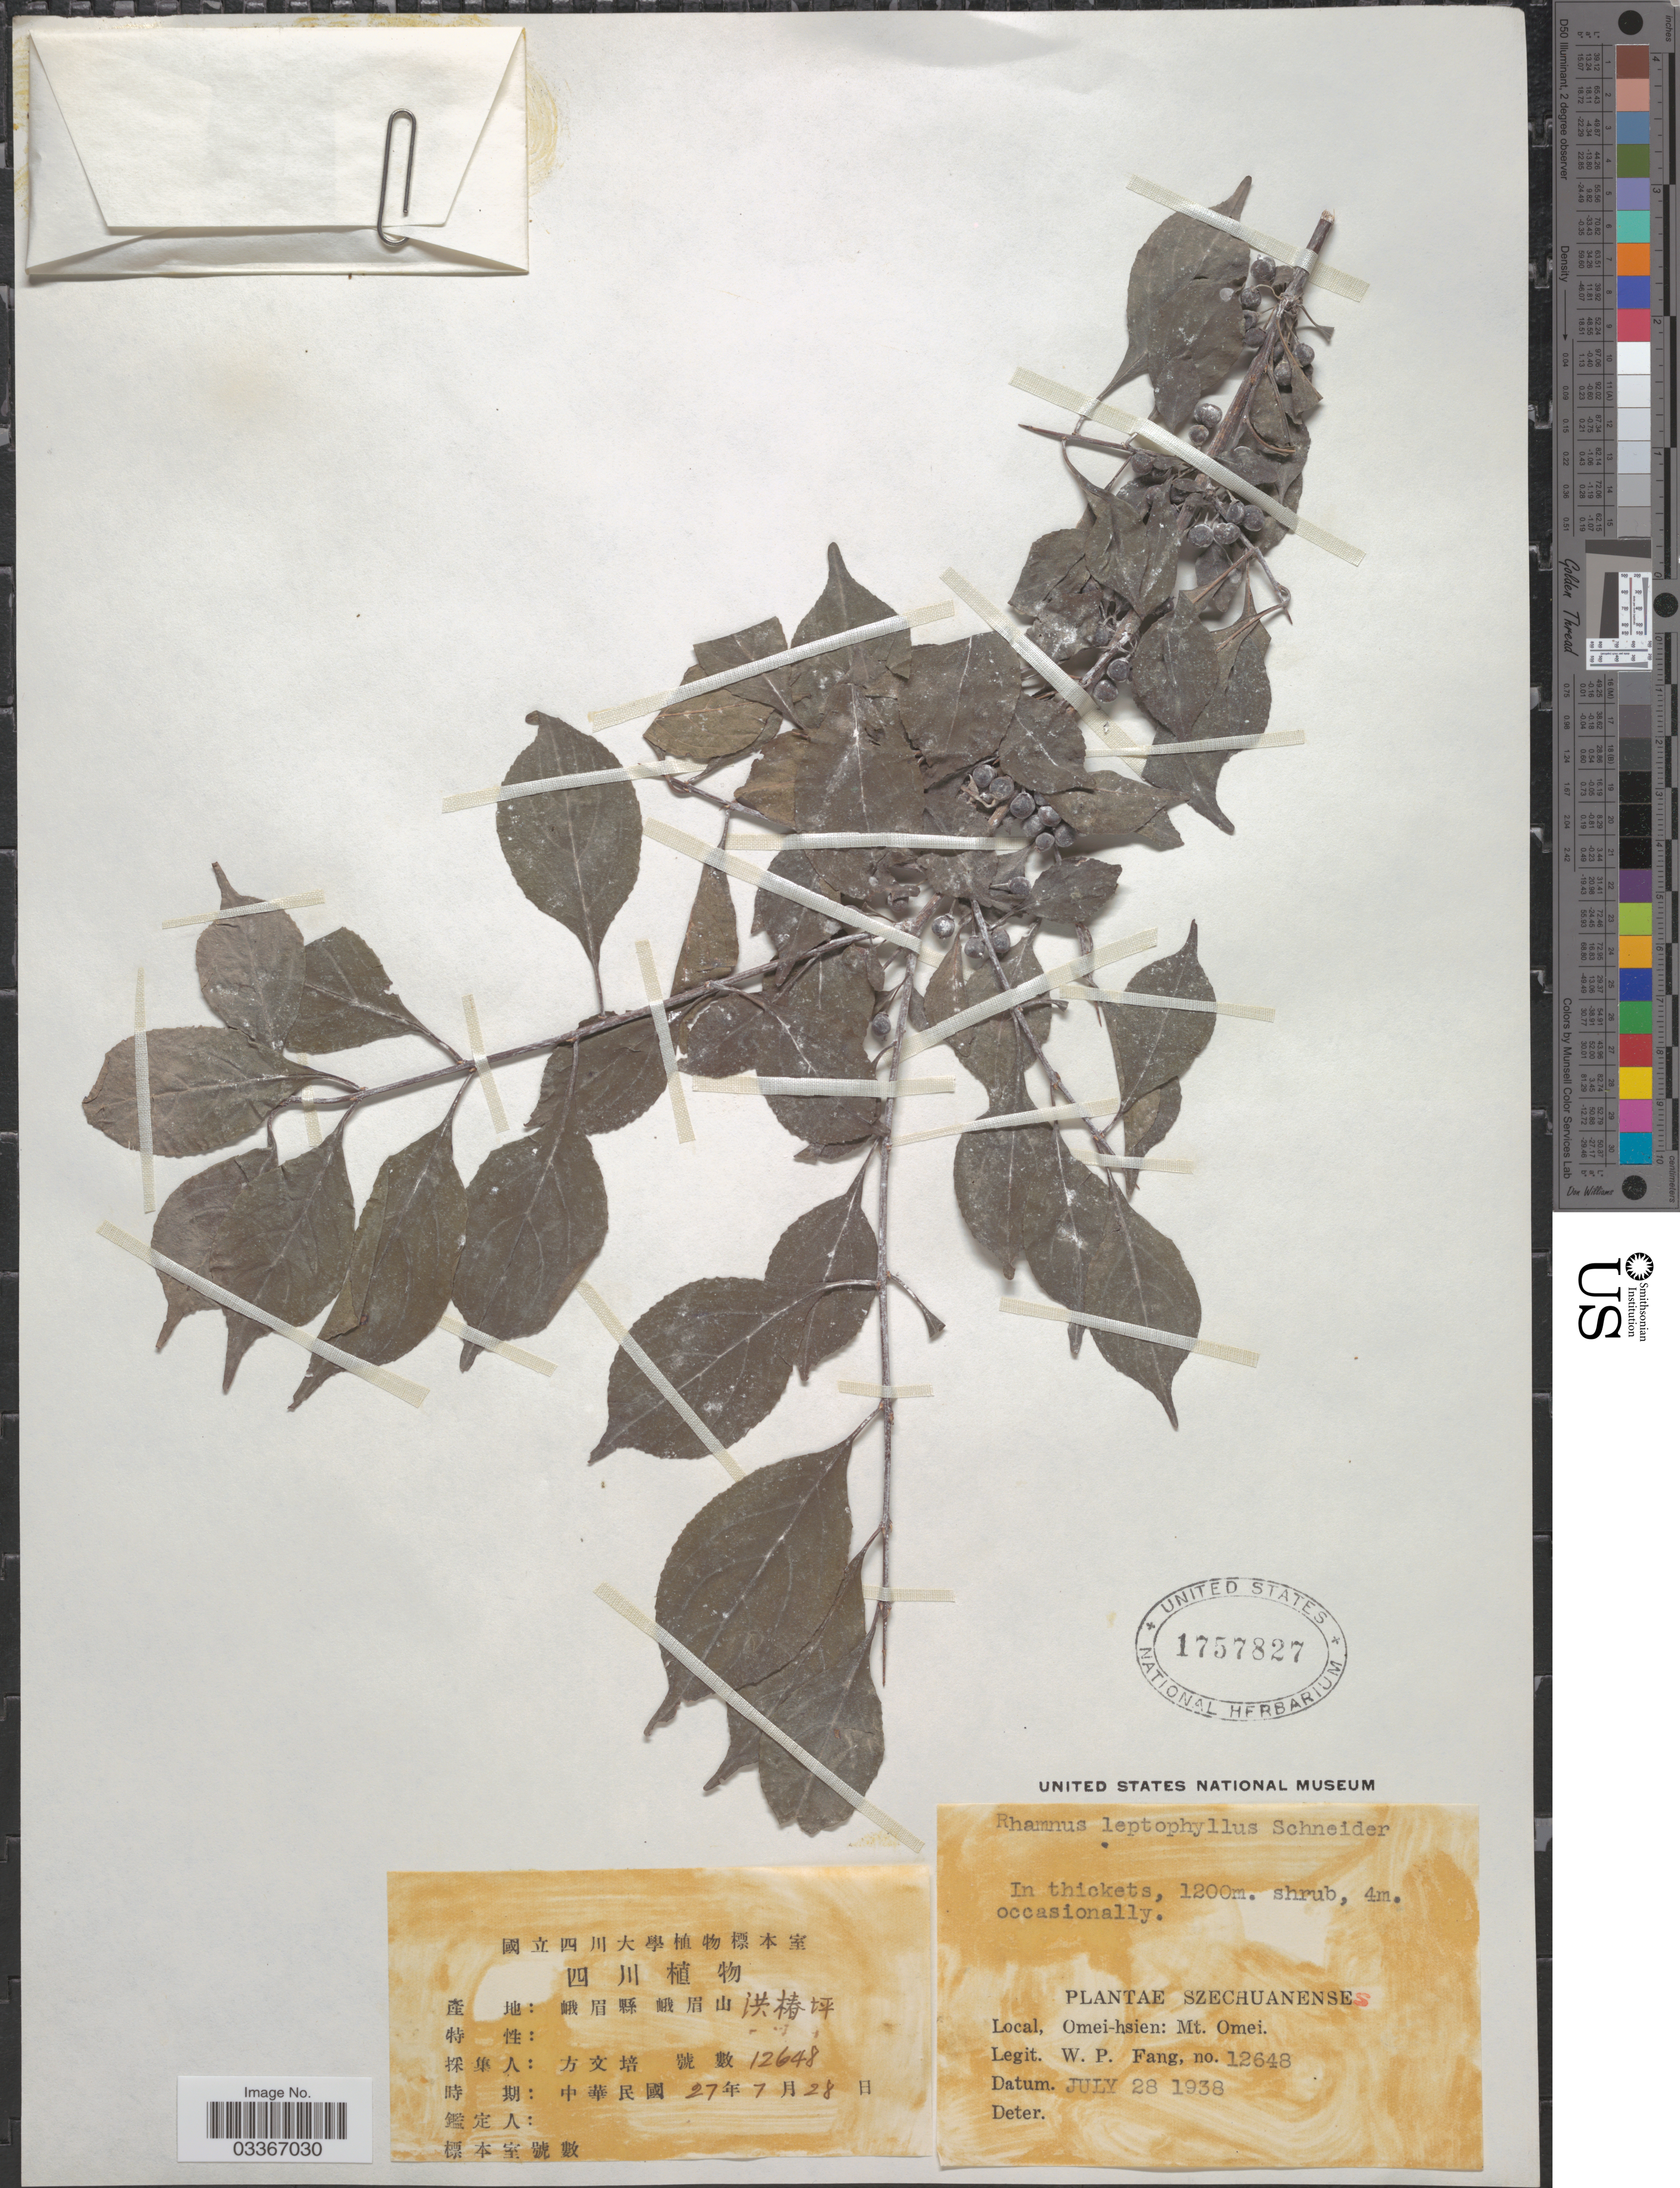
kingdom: Plantae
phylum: Tracheophyta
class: Magnoliopsida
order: Rosales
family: Rhamnaceae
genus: Rhamnus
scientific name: Rhamnus leptophylla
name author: C.K. Schneid.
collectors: W. P. Fang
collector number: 12648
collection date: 1938-07-28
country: China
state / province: Sichuan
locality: Szechuanenses. Omei-hsien: Mt. Omei.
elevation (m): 1200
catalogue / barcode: US 1757827